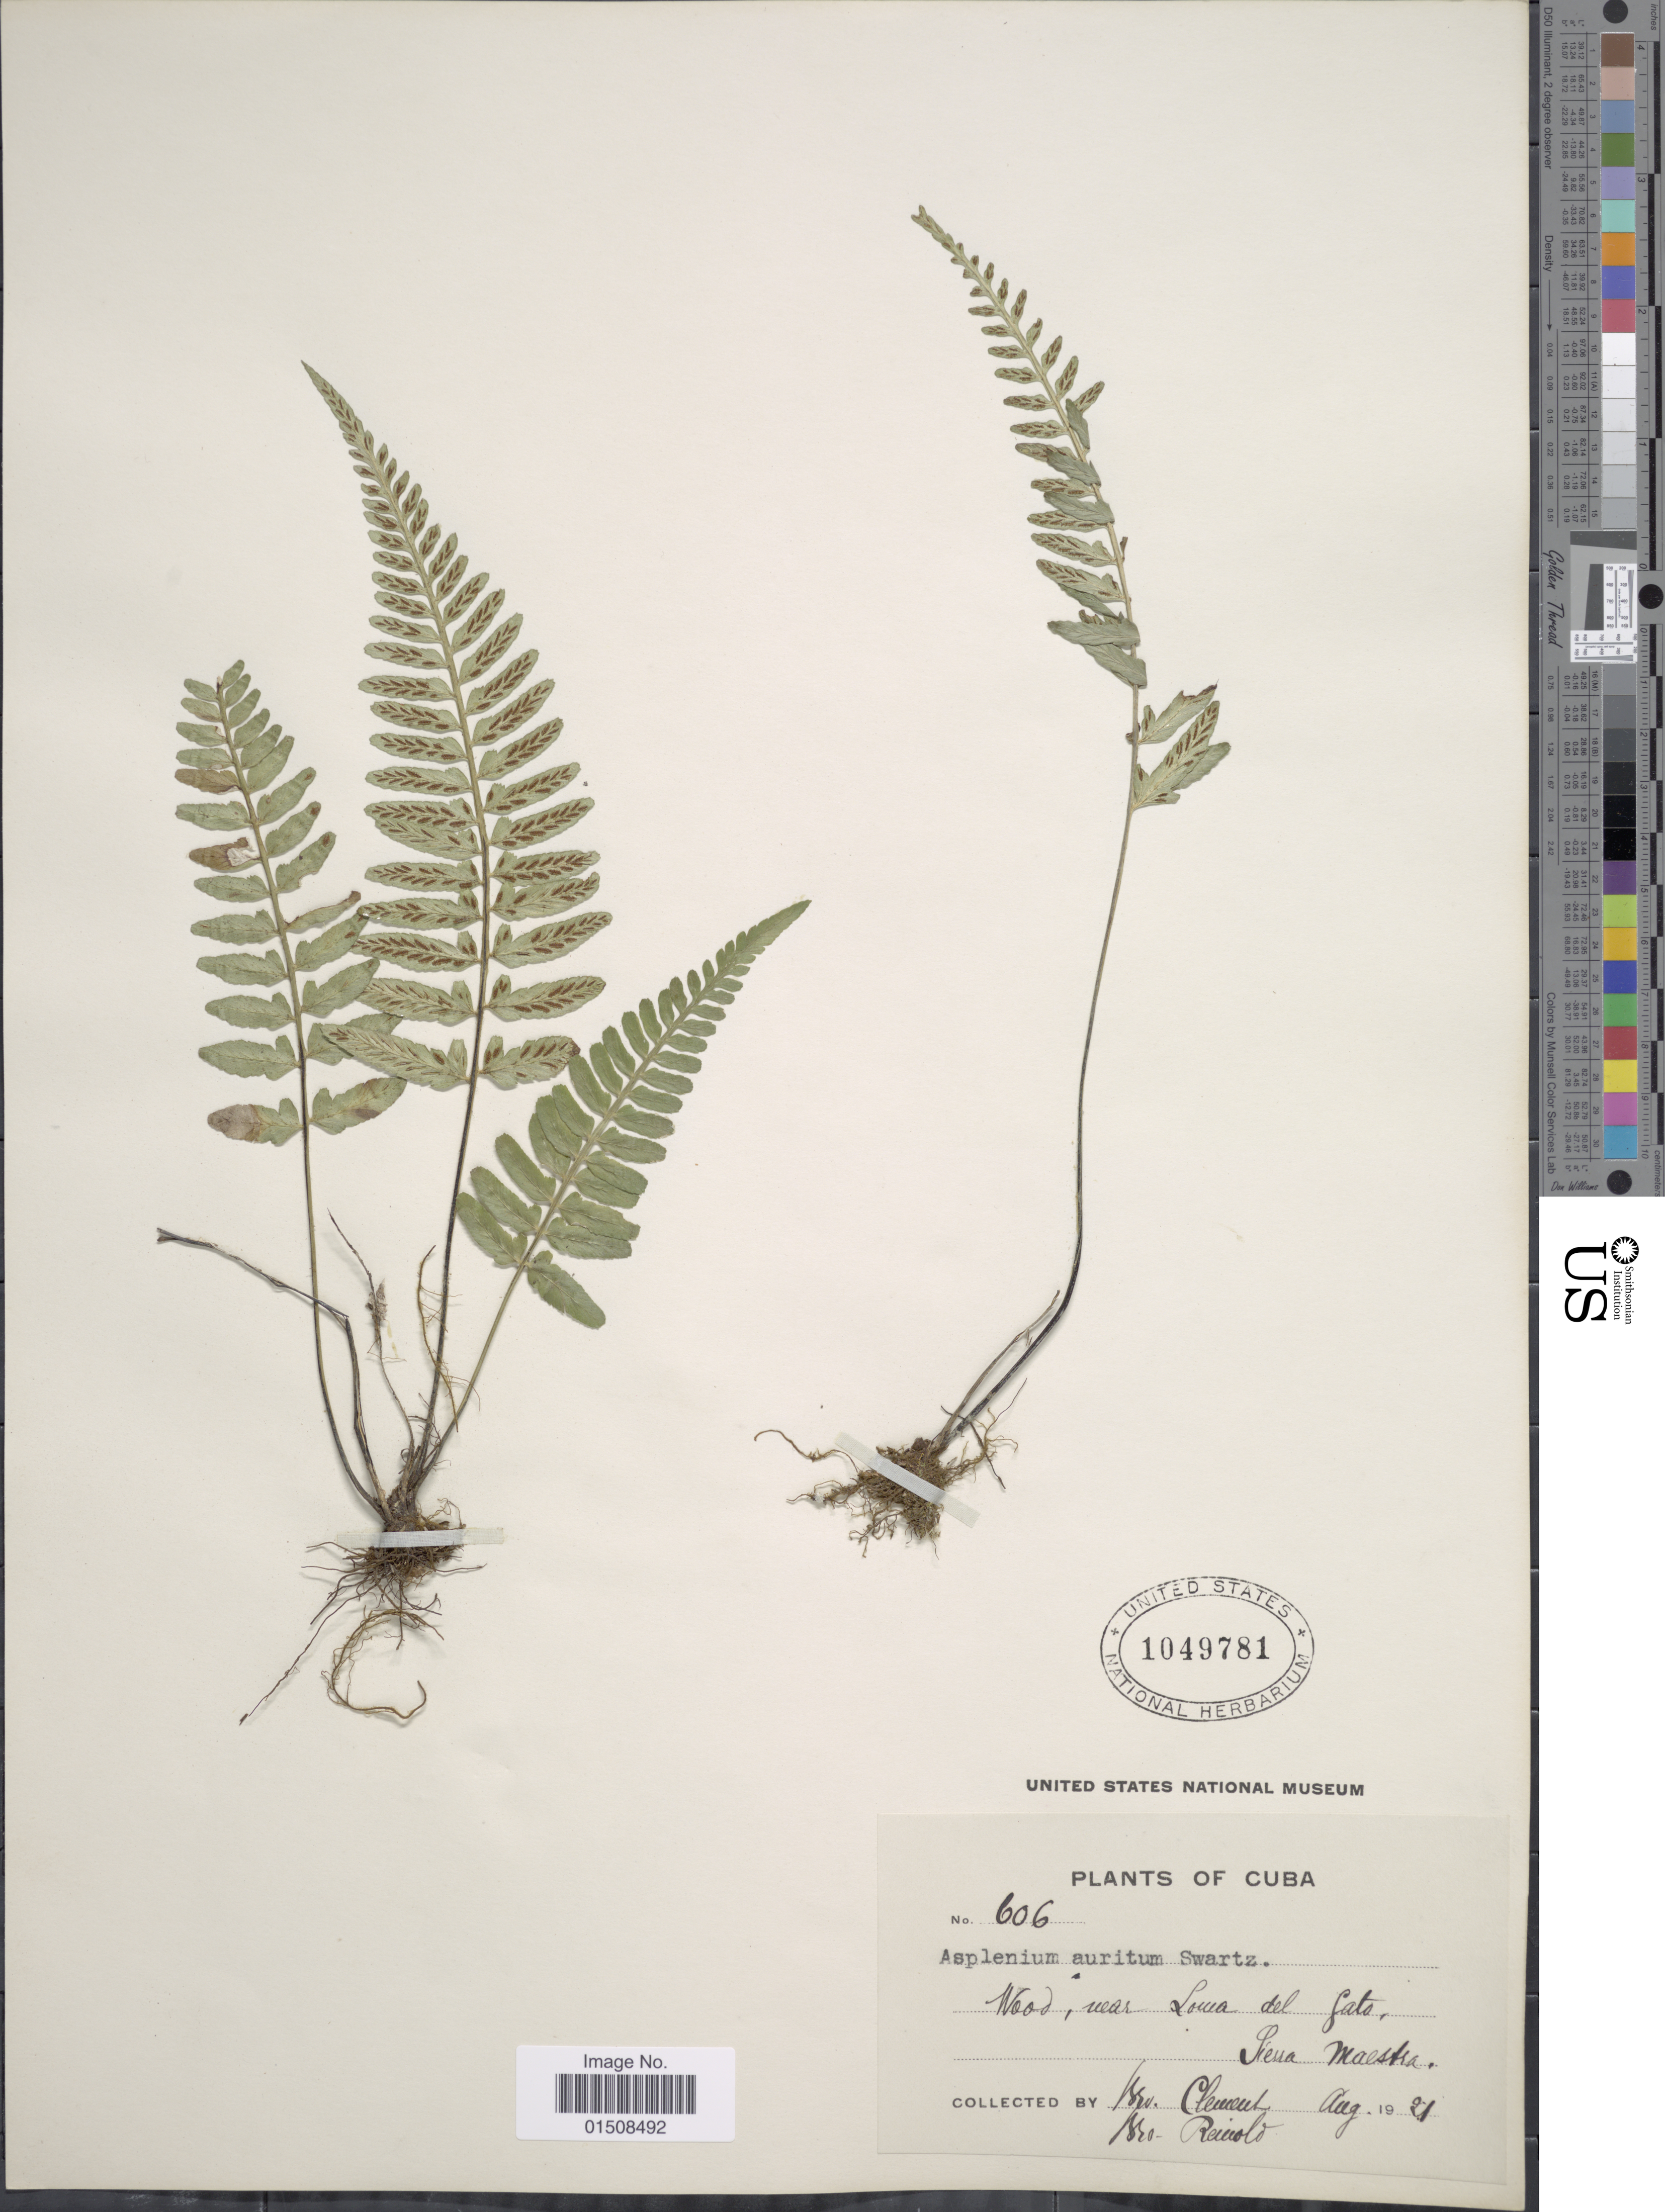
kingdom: Plantae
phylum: Tracheophyta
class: Polypodiopsida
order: Polypodiales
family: Aspleniaceae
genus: Asplenium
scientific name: Asplenium auritum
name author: Sw.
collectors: B. Clement & Reinold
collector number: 606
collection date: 1921-08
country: Cuba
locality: Wood, near Loma del Gato, Sierra Maestra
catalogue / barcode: US 1049781